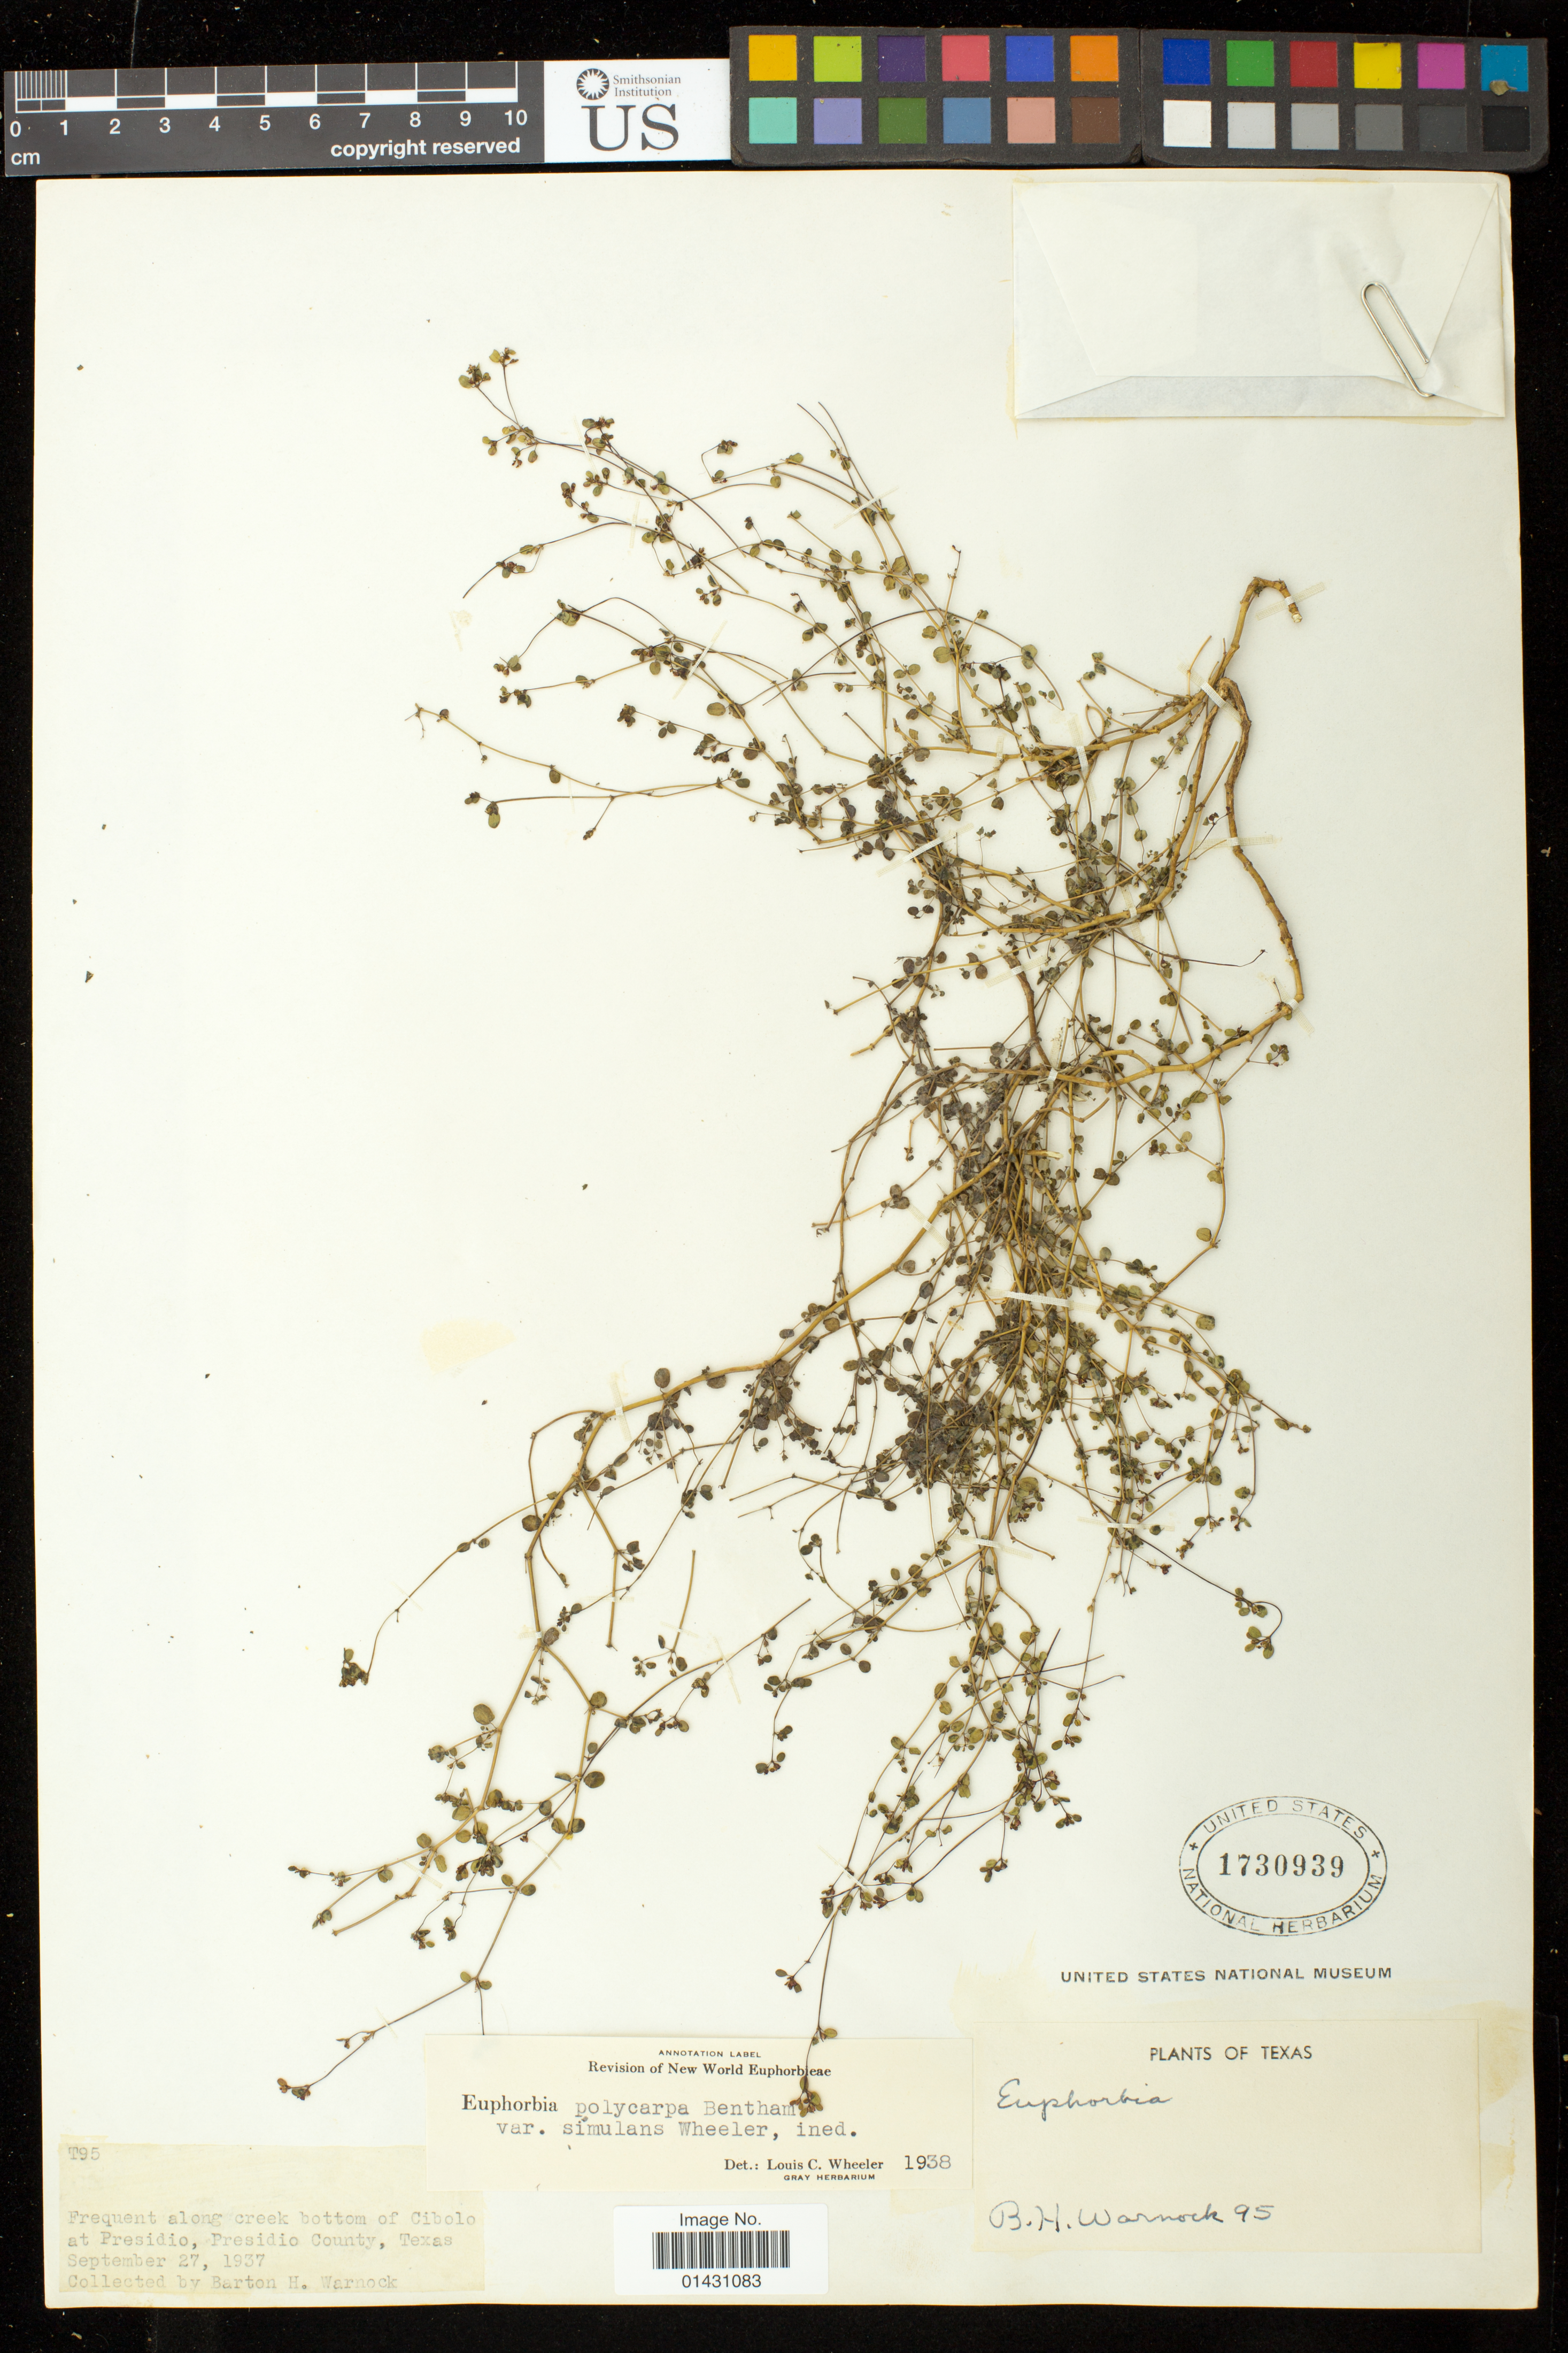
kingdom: Plantae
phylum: Tracheophyta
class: Magnoliopsida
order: Malpighiales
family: Euphorbiaceae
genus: Euphorbia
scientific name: Euphorbia simulans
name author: (L.C. Wheeler) Warnock & M.C. Johnst.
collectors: B. H. Warnock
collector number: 95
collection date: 1937-09-27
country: United States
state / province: Texas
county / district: Presidio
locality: Cibolo at Presidio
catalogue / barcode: US 1730939